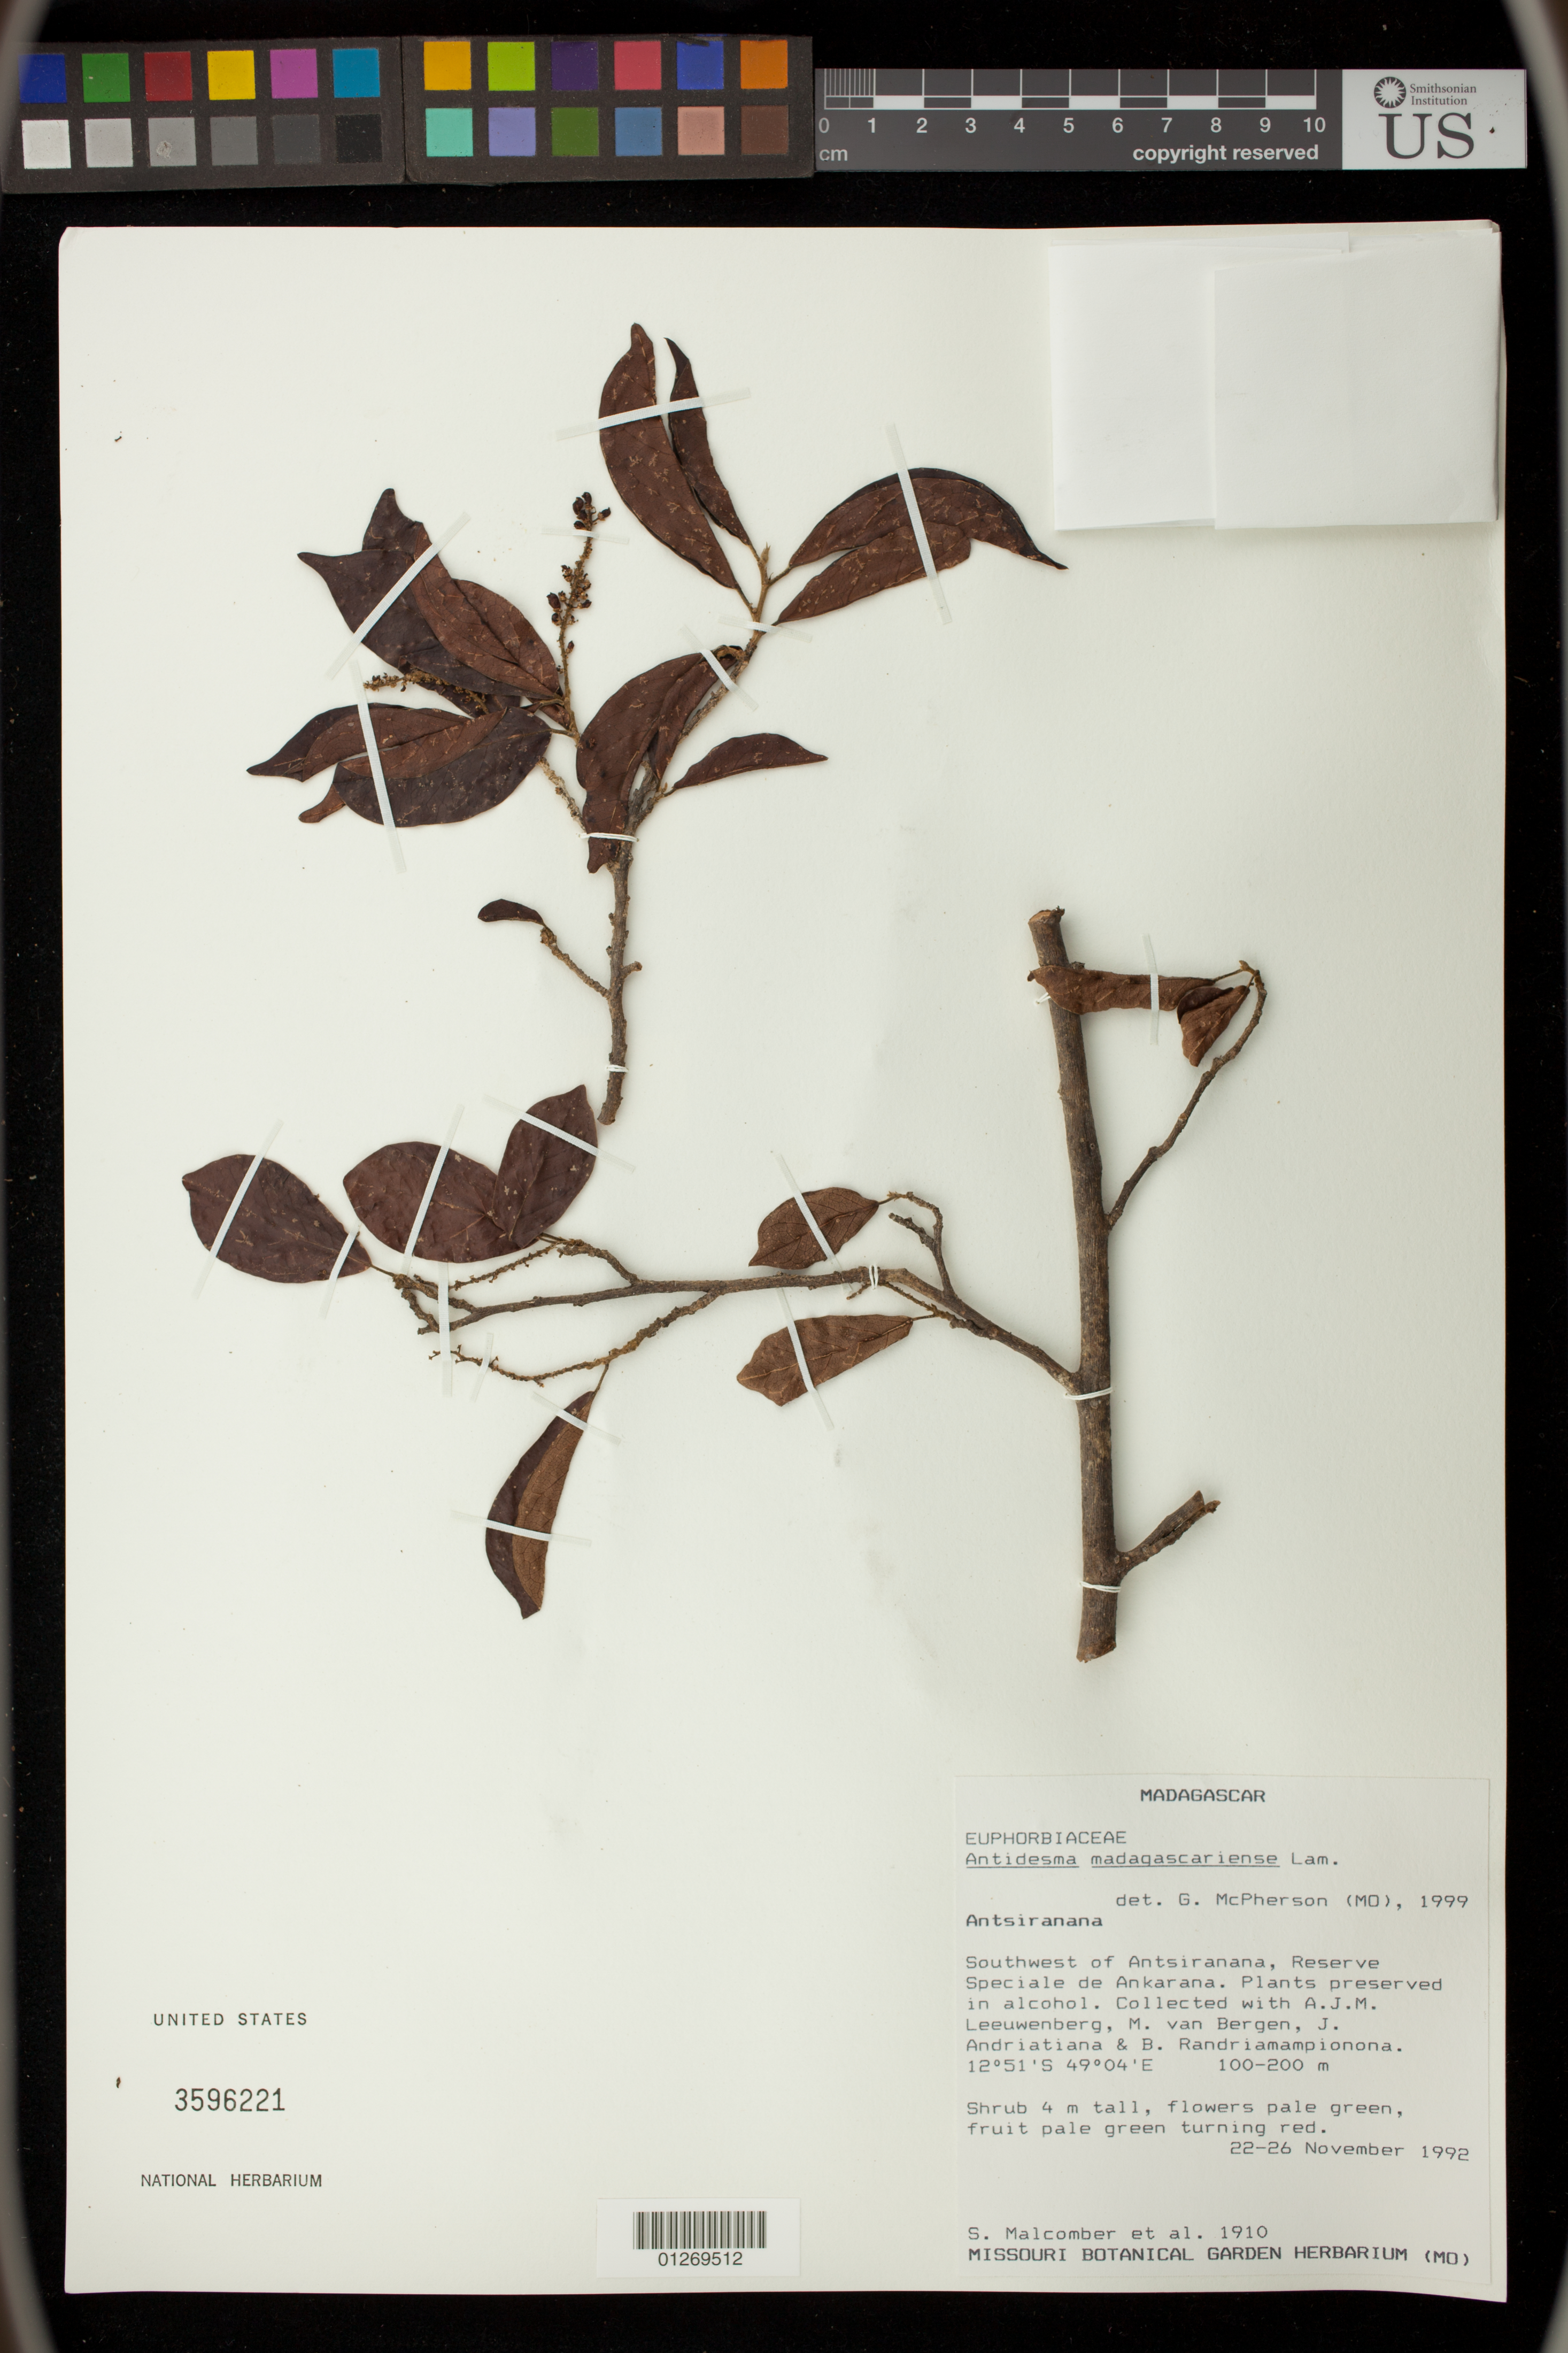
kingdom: Plantae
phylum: Tracheophyta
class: Magnoliopsida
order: Malpighiales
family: Phyllanthaceae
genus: Antidesma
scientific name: Antidesma madagascariense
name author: Lam.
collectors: S. T. Malcomber, A. J. M. Leeuwenberg, M. van Bergen, J. Andriatiana & B. Randriamampionona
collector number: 1910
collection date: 1992-11-22/1992-11-26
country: Madagascar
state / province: Diana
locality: Southwest of Antsiranana, Reserve Speciale de Ankarana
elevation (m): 100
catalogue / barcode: US 3596221